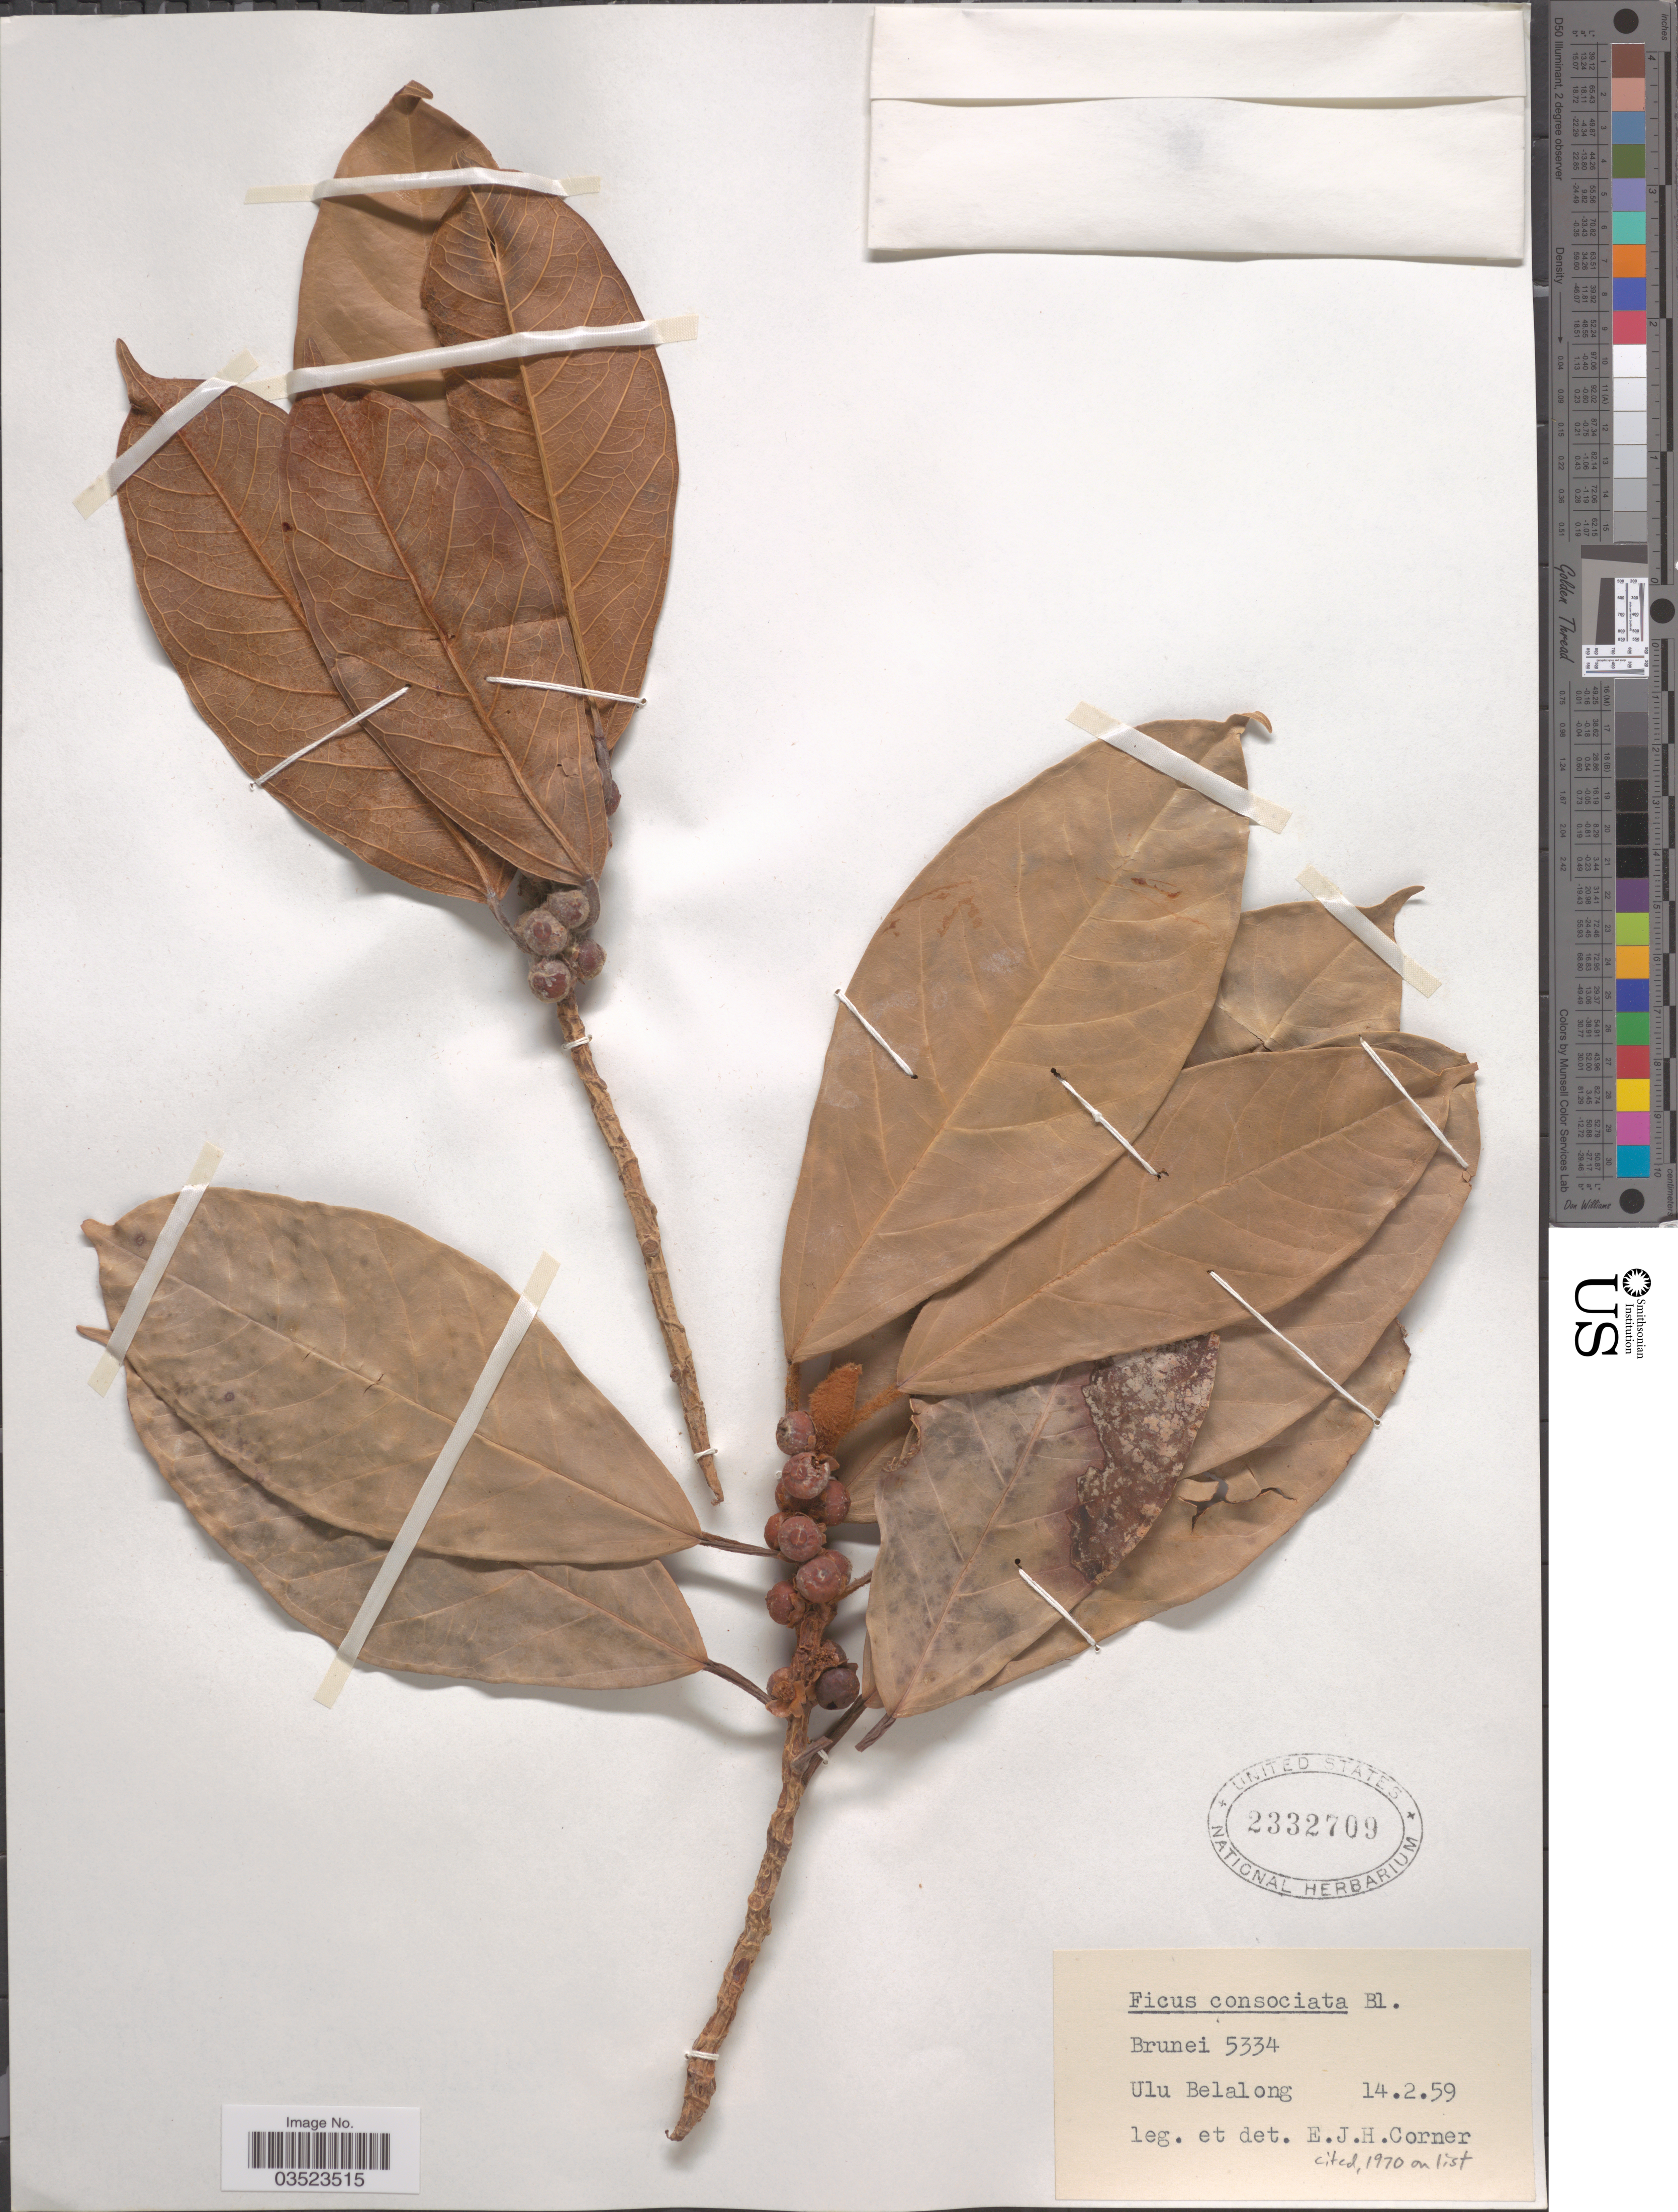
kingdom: Plantae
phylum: Tracheophyta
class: Magnoliopsida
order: Rosales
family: Moraceae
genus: Ficus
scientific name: Ficus consociata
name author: Blume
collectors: E. Corner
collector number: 5334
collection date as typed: Transcribed d/m/y: 14/2/59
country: Brunei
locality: Brunei. Ulu Belalong.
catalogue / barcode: US 2332709